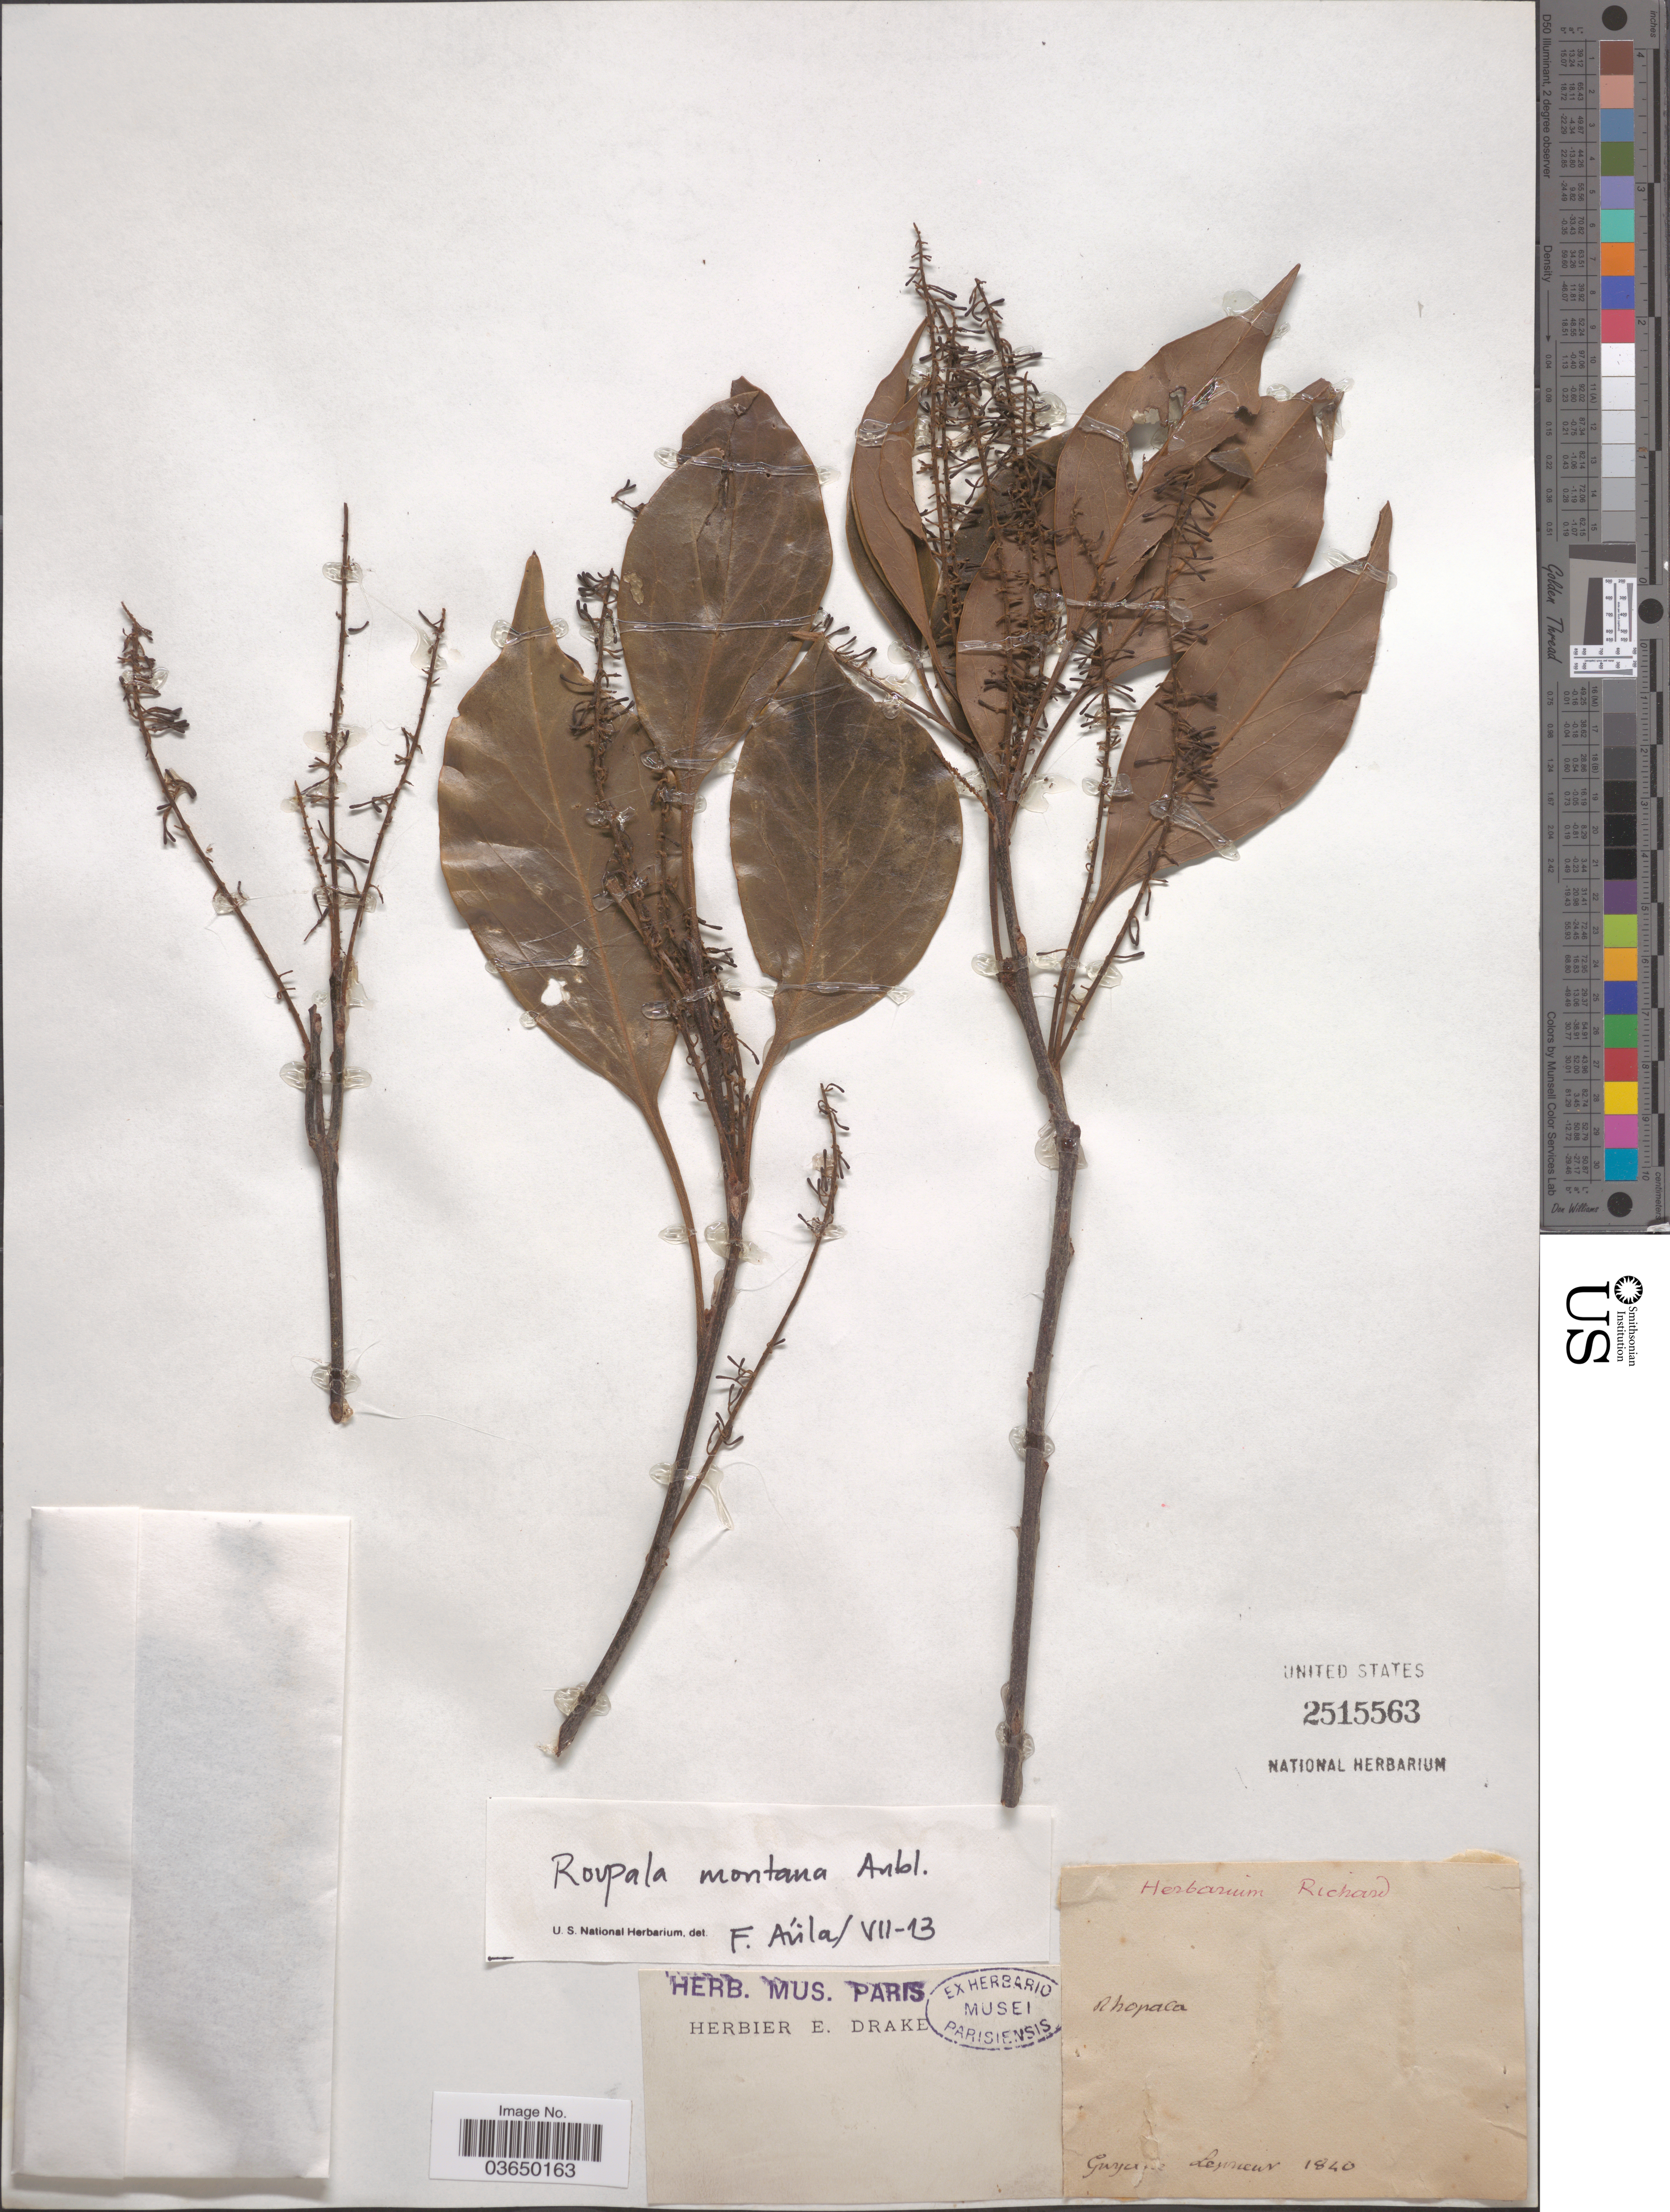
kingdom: Plantae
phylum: Tracheophyta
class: Magnoliopsida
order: Proteales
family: Proteaceae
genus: Roupala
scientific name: Roupala montana var. montana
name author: Aubl.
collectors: G. Leynieux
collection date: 1840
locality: Guyuaz. [interpreted]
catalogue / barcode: US 2515563